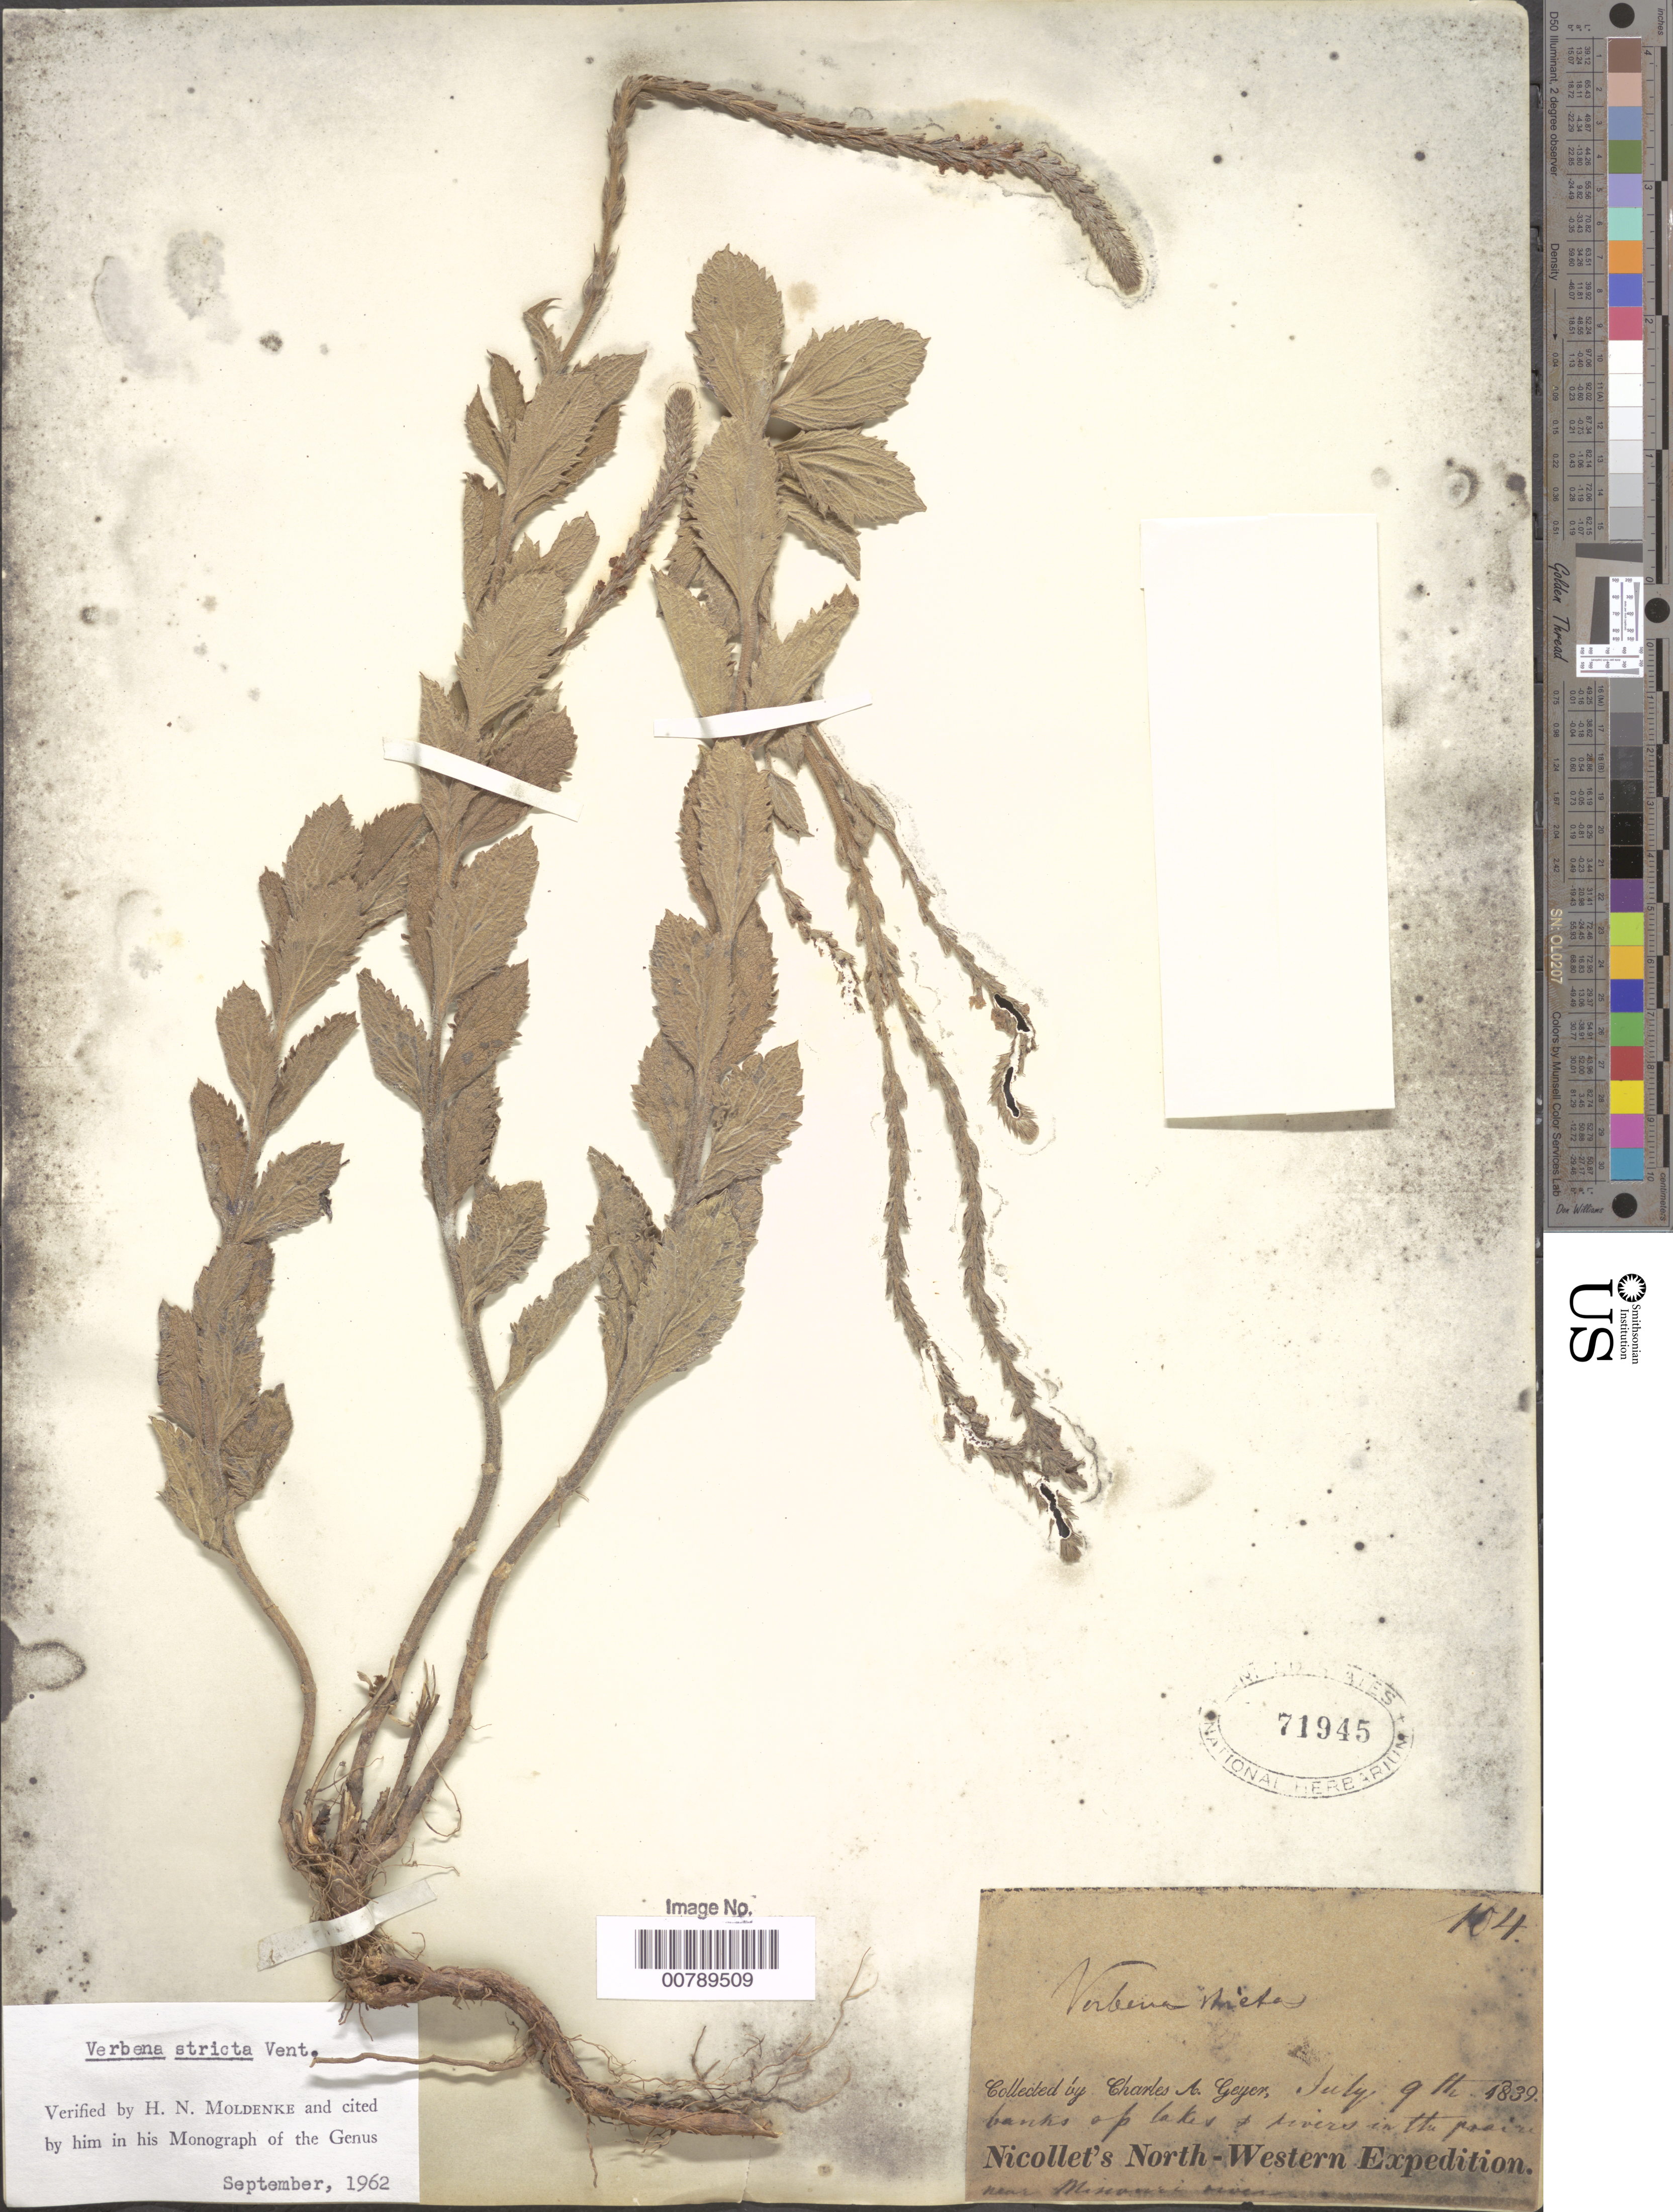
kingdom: Plantae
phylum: Tracheophyta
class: Magnoliopsida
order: Lamiales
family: Verbenaceae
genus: Verbena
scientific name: Verbena stricta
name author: Vent.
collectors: C. A. Geyer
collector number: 104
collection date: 1839-07-09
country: United States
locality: Banks of lakes & rivers in the prairie. North-Western, near Missouri river.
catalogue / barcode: US 71945